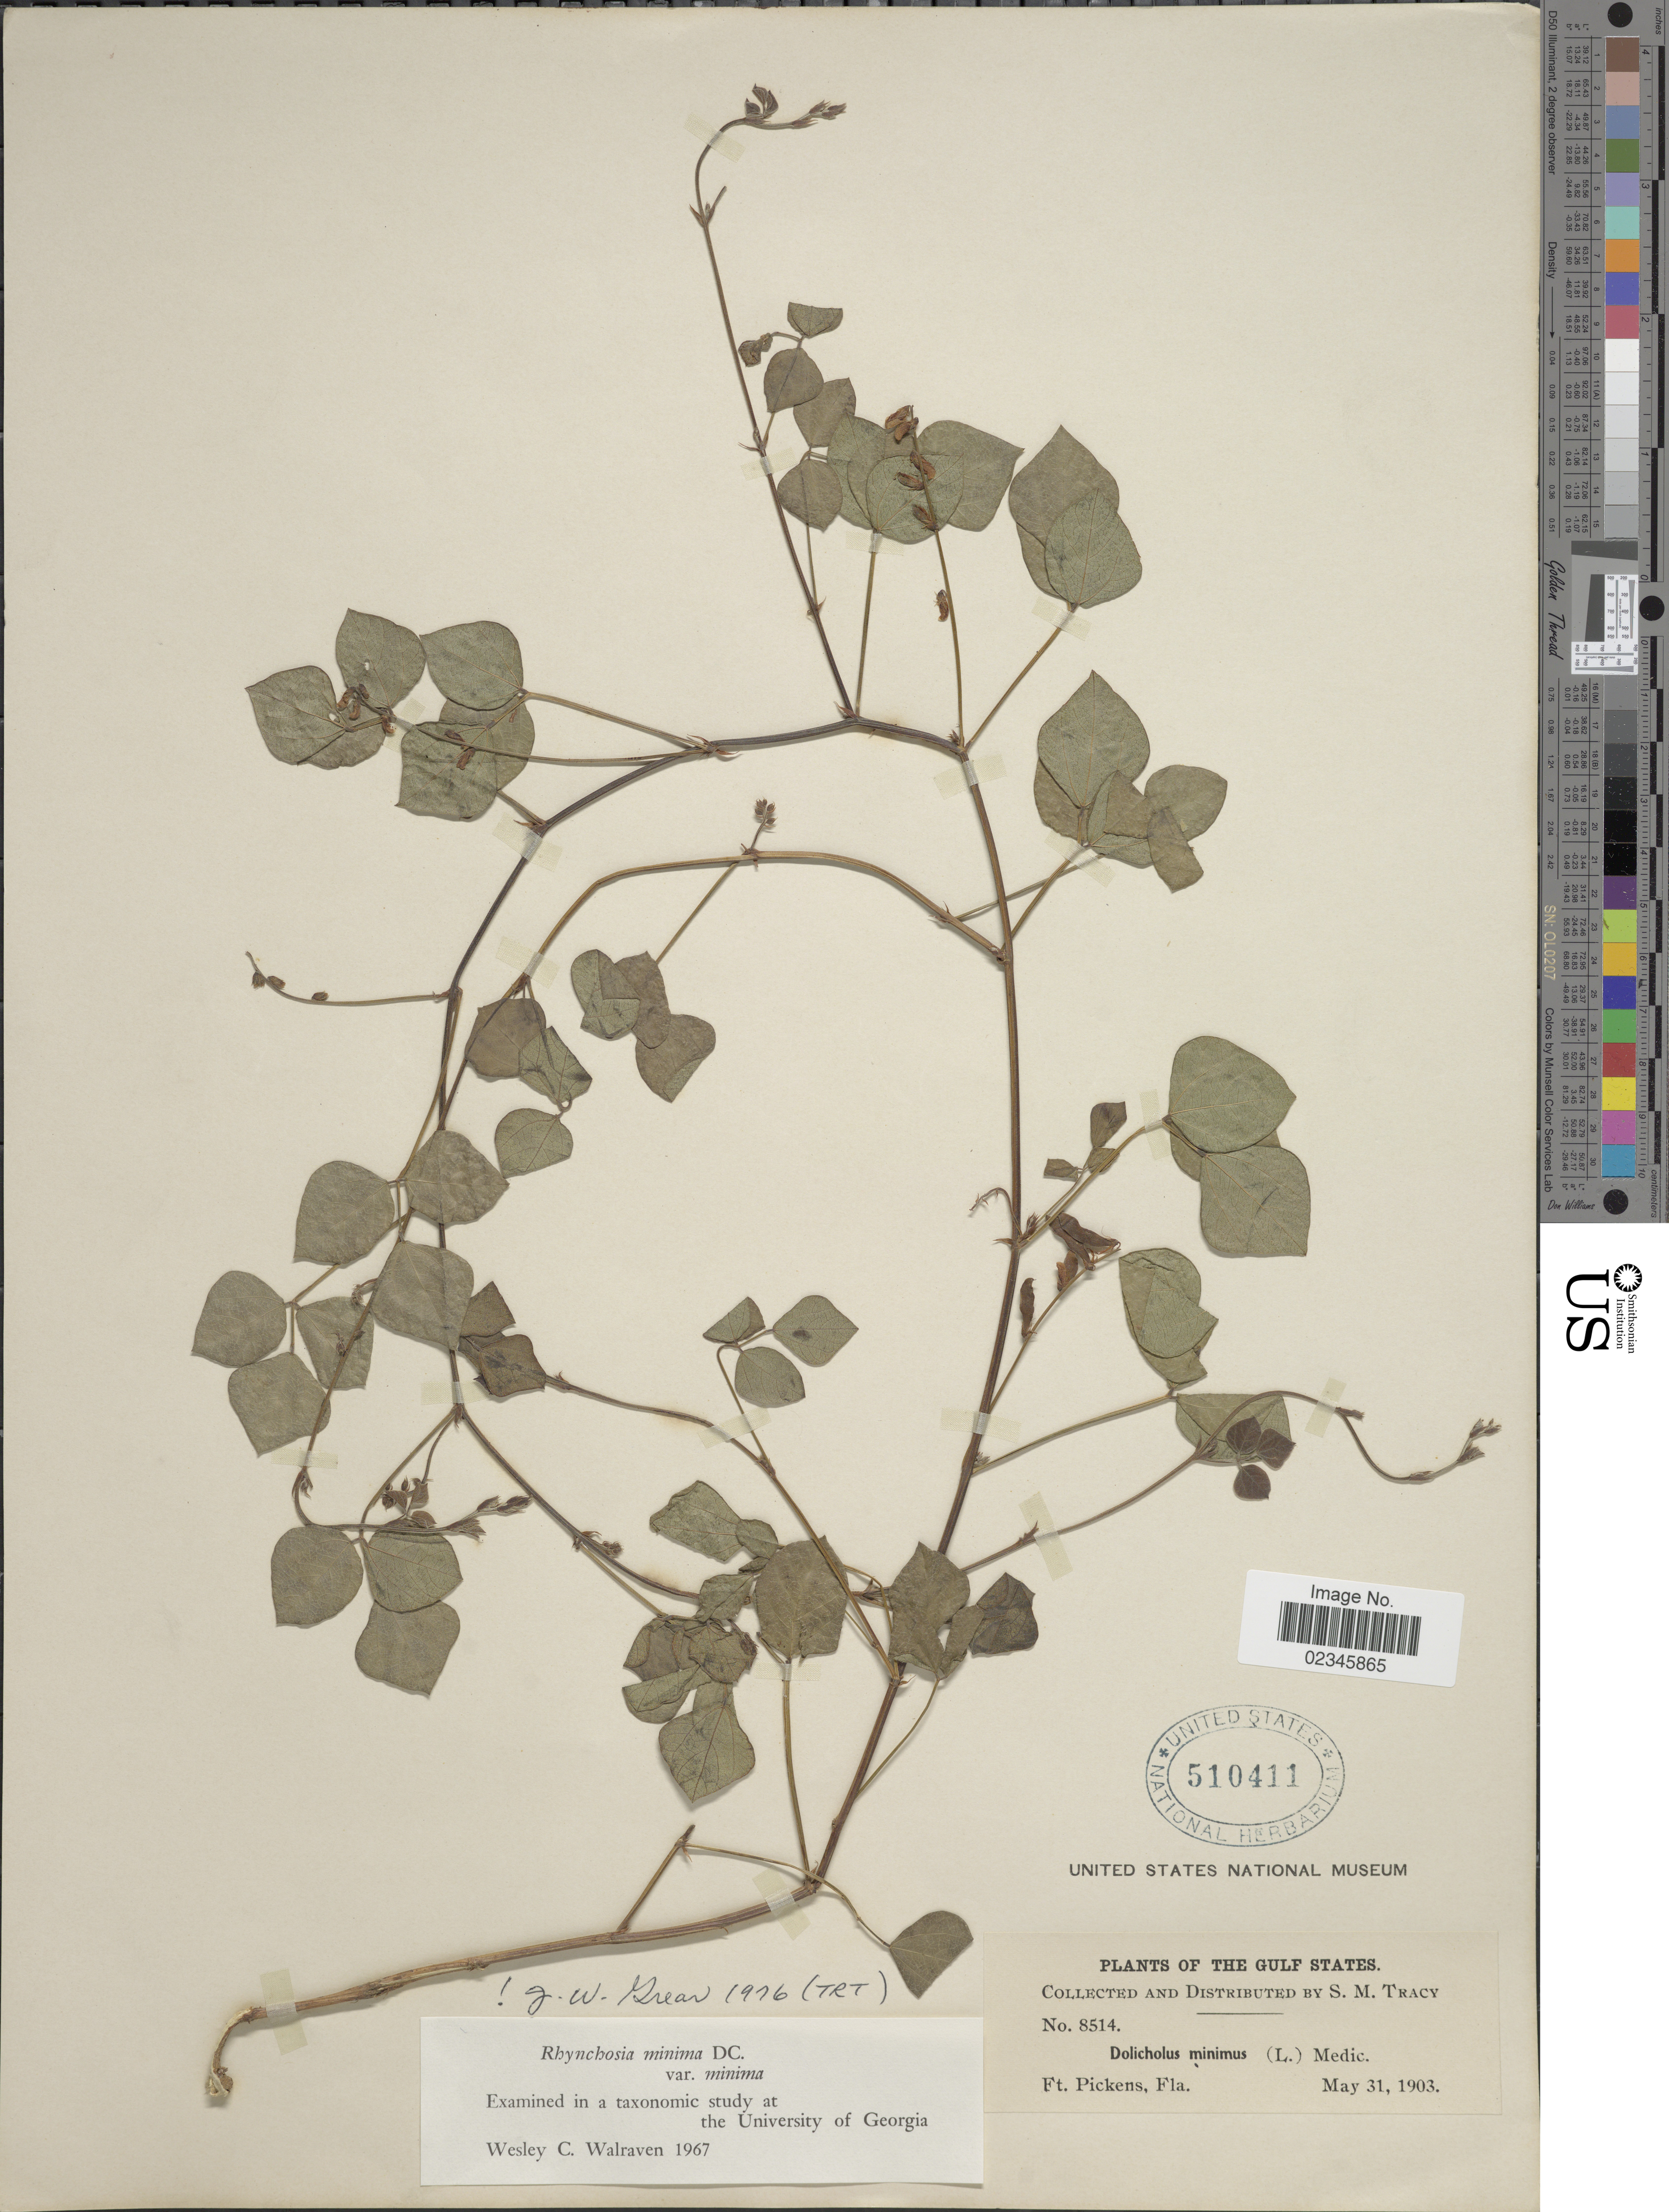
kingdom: Plantae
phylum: Tracheophyta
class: Magnoliopsida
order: Fabales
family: Fabaceae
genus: Rhynchosia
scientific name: Rhynchosia minima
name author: (L.) DC.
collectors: S. M. Tracy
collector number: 8514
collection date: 1903-05-31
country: United States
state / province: Florida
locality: Gulf States, Ft. Pickens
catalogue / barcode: US 510411